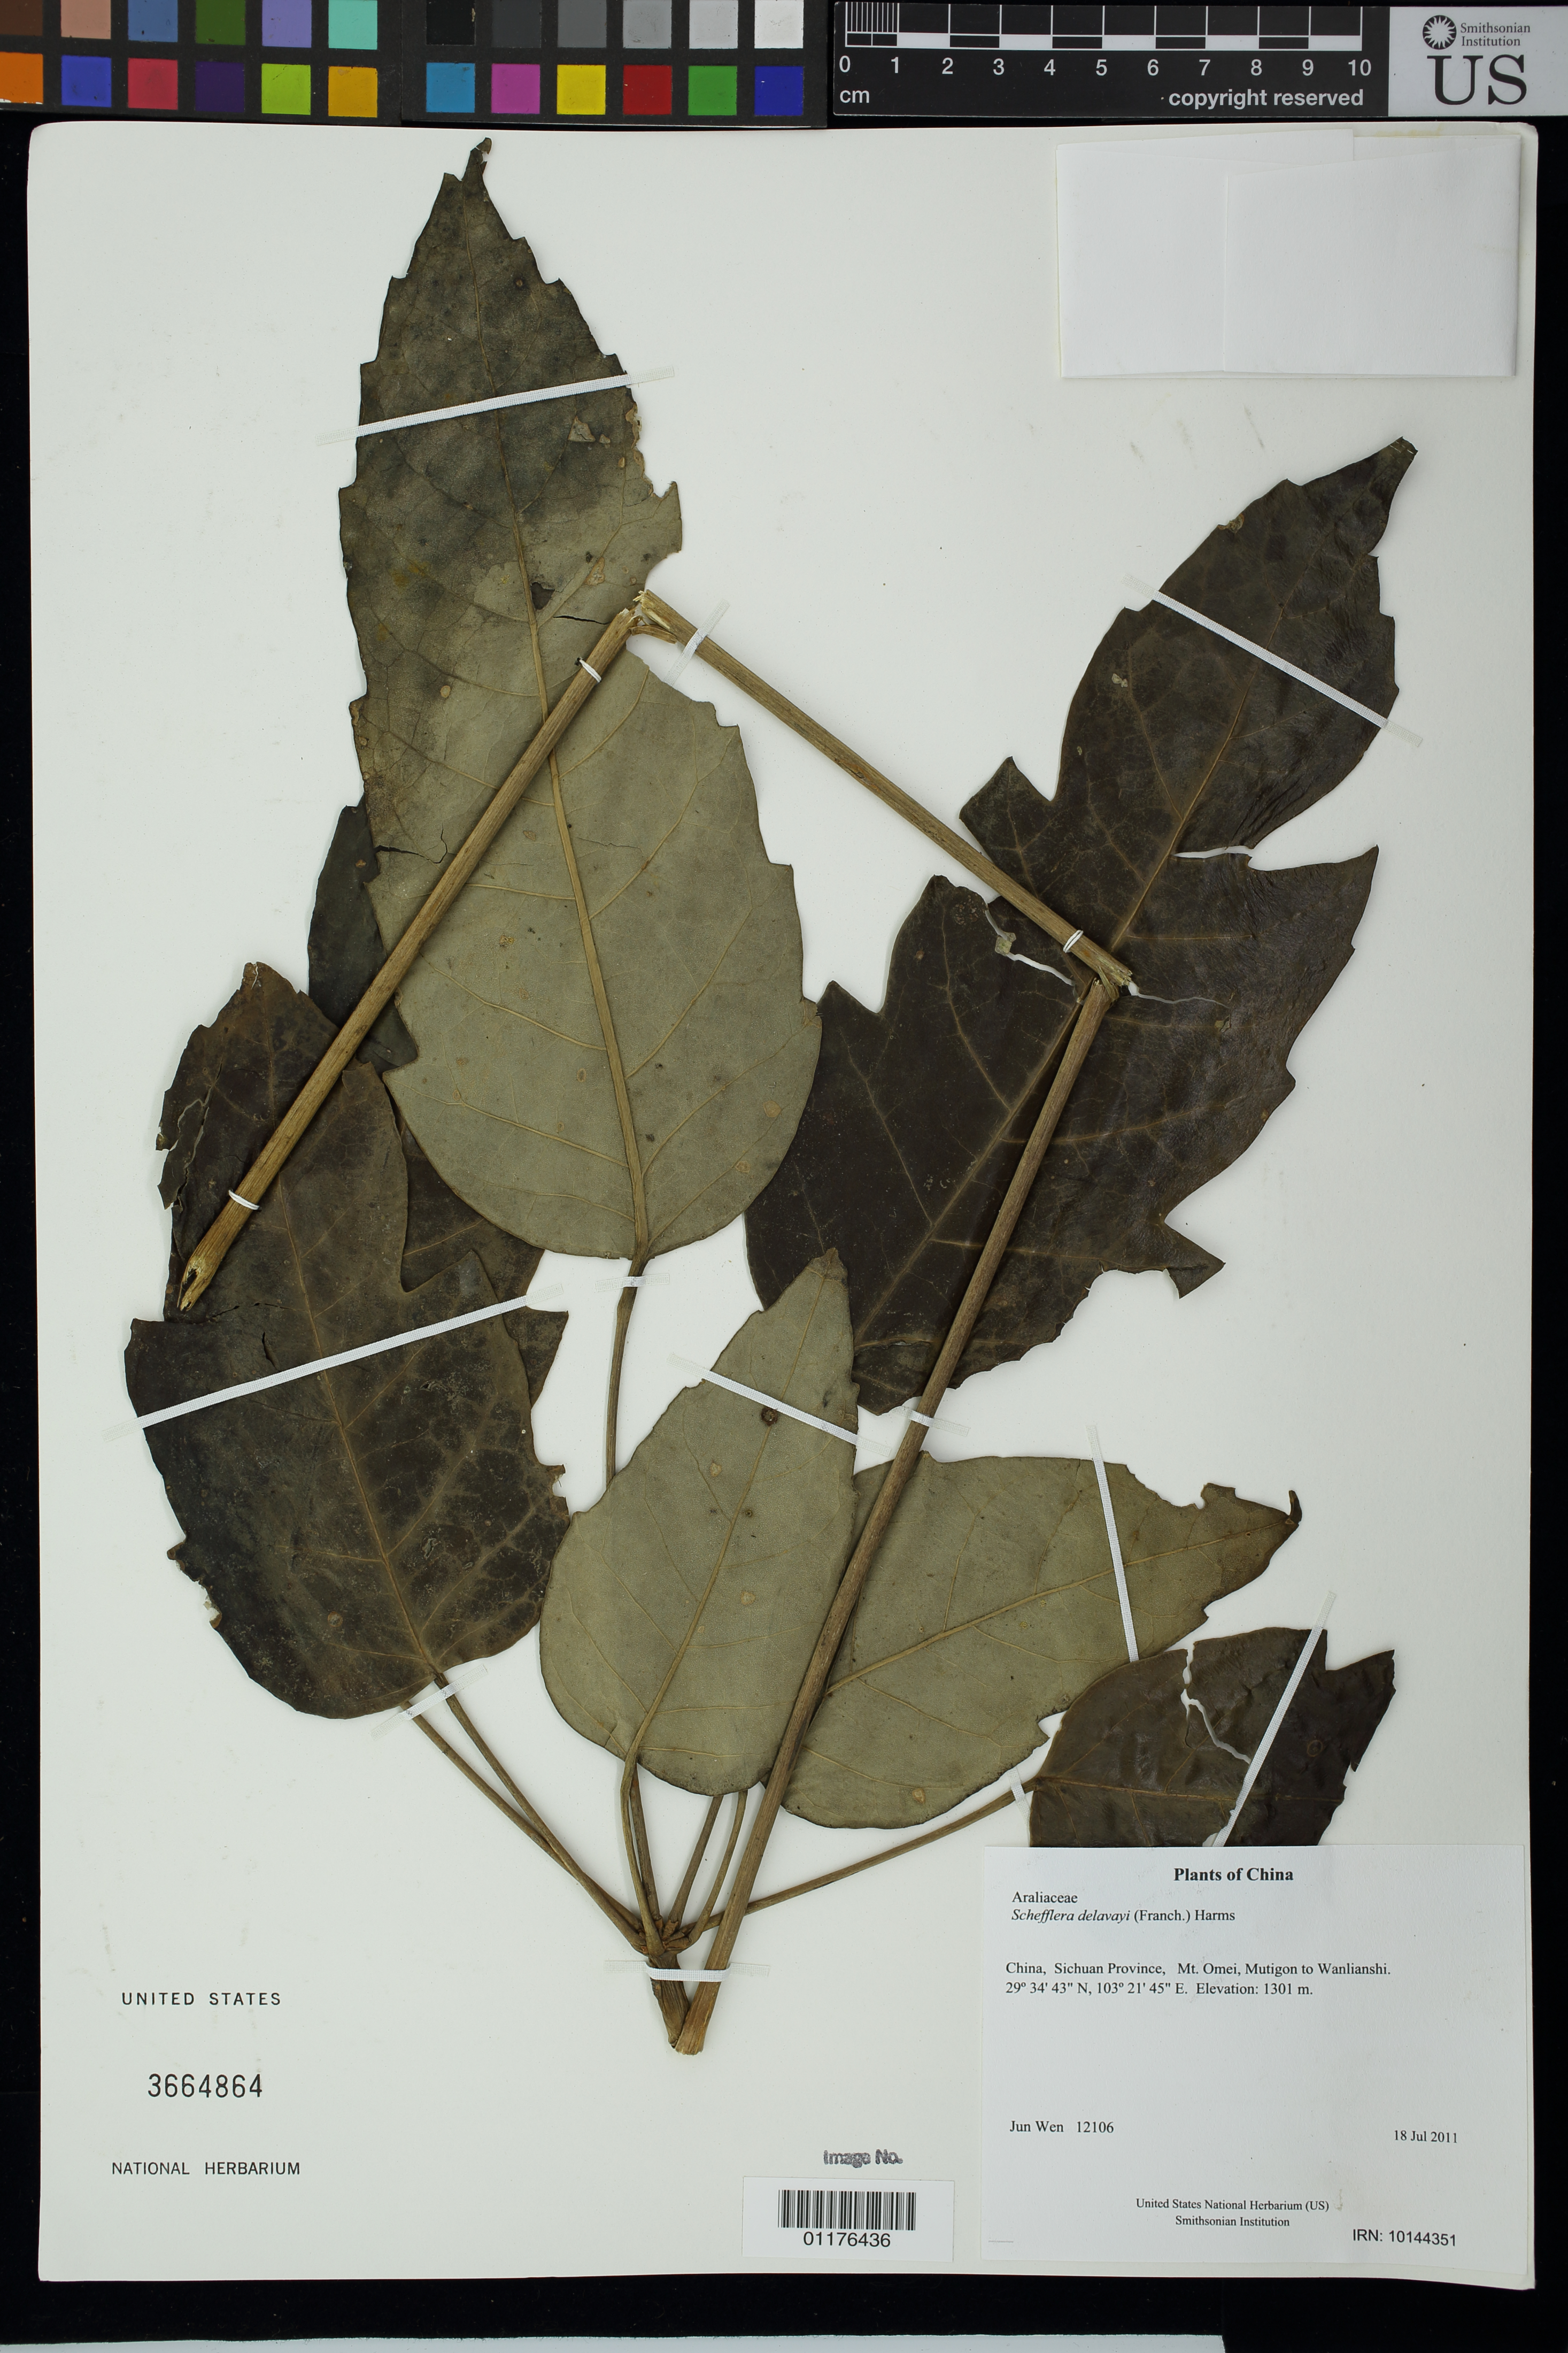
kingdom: Plantae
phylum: Tracheophyta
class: Magnoliopsida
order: Apiales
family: Araliaceae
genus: Schefflera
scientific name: Schefflera delavayi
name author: (Franch.) Harms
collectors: J. Wen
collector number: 12106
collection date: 2011-07-18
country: China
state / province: Sichuan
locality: Mt. Omei, Mutigon to Wanlianshi.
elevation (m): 1301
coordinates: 29 34 42.9 N, 103 21 45 E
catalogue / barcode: US 3664864